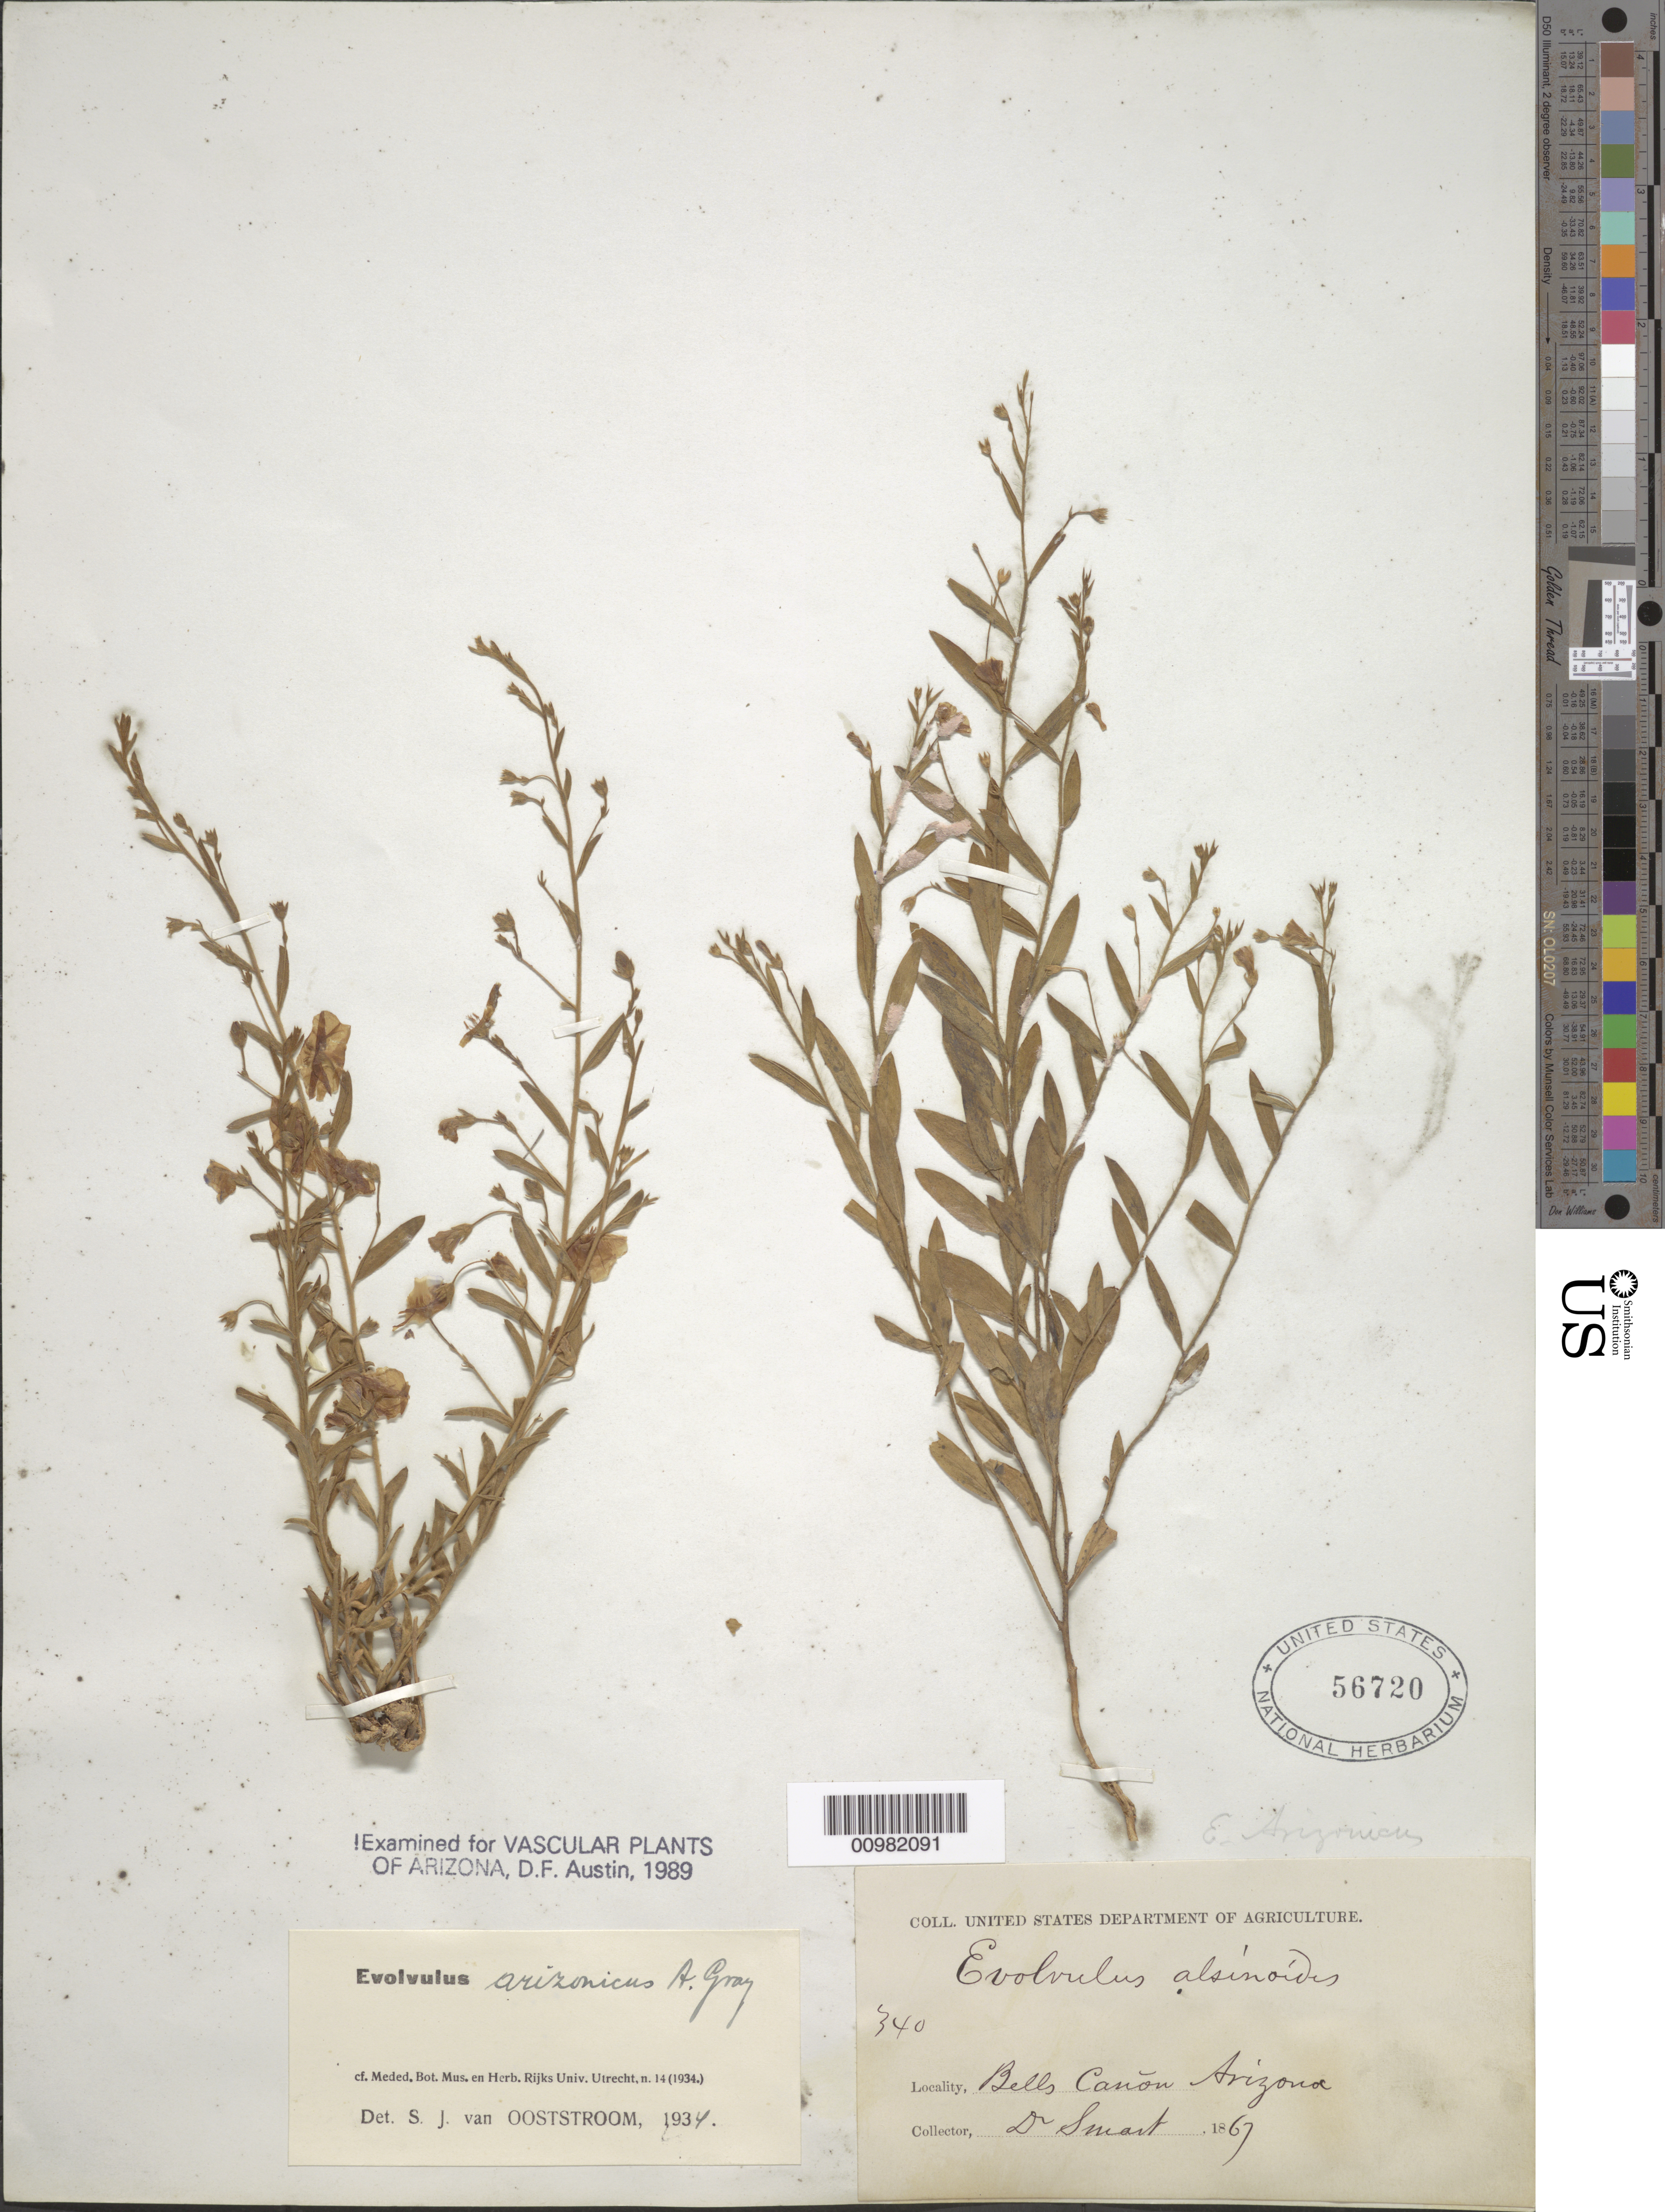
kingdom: Plantae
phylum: Tracheophyta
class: Magnoliopsida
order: Solanales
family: Convolvulaceae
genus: Evolvulus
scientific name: Evolvulus arizonicus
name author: A. Gray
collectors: C. Smart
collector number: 340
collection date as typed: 1867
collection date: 1867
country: United States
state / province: Arizona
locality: Bells Canyon, AZ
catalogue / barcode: US 56720